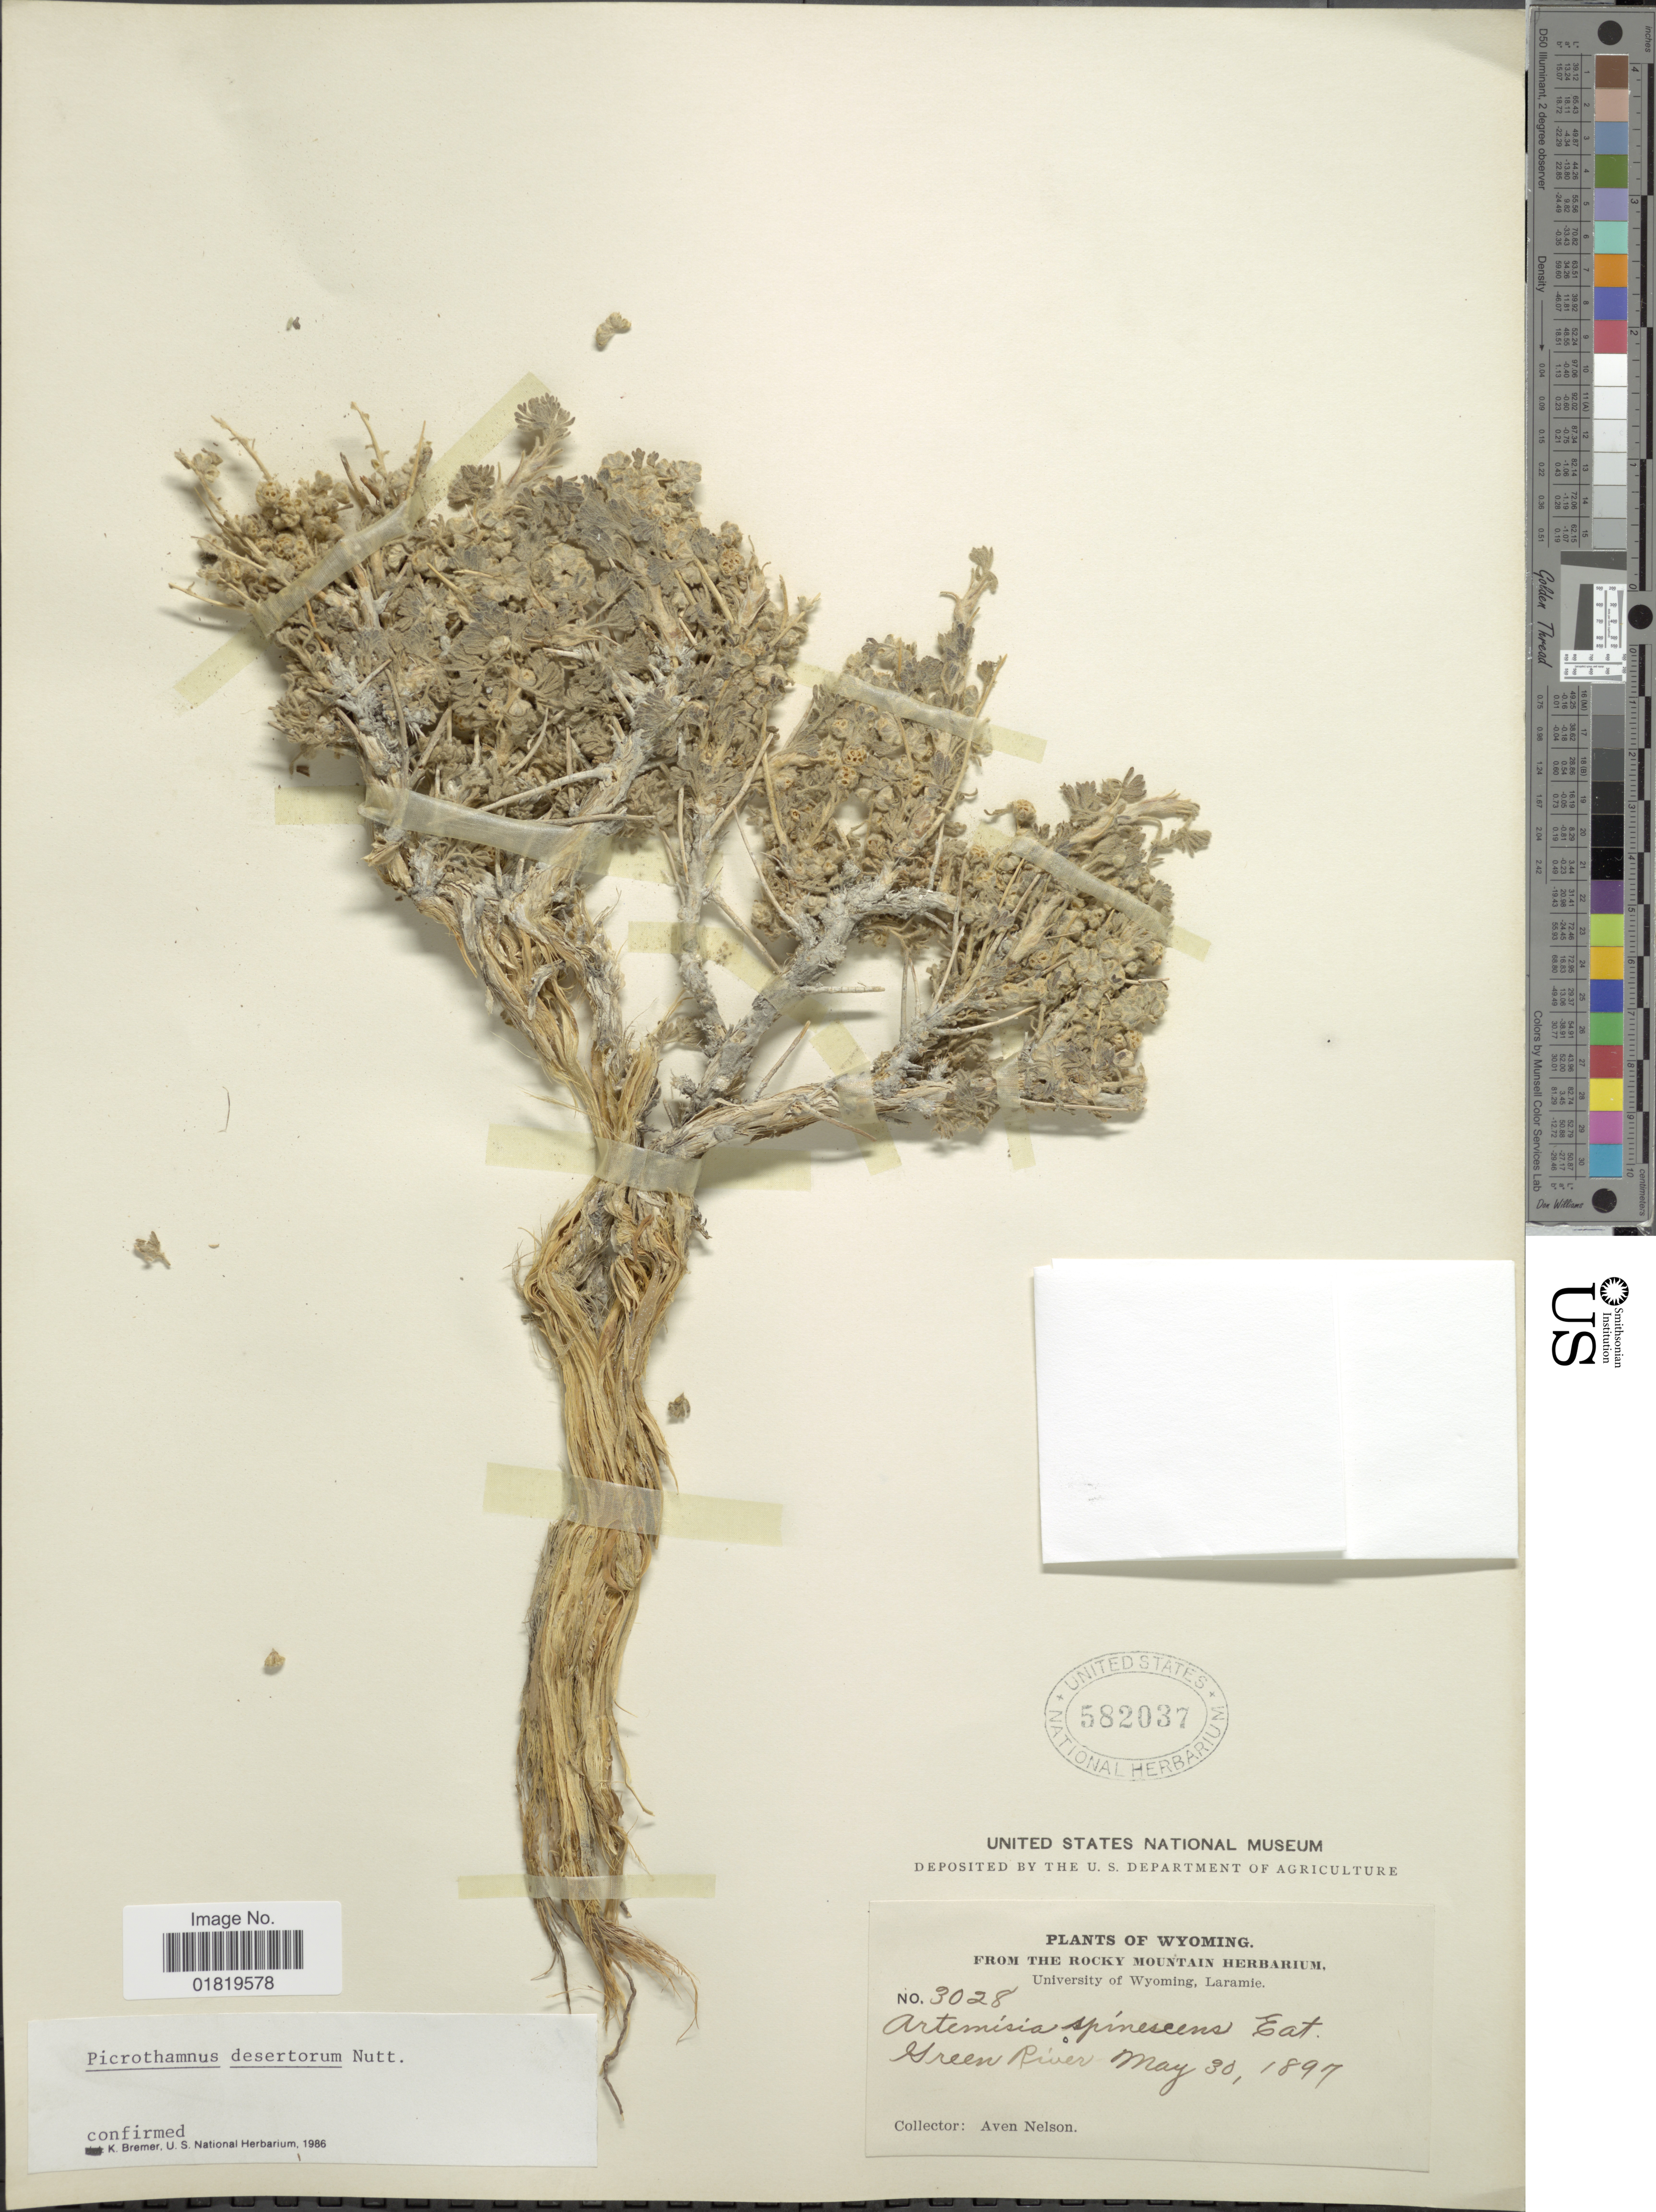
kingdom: Plantae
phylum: Tracheophyta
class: Magnoliopsida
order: Asterales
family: Asteraceae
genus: Picrothamnus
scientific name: Picrothamnus desertorum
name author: Nutt.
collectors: A. Nelson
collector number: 3028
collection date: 1897-05-30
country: United States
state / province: Wyoming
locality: Green River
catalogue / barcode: US 582037